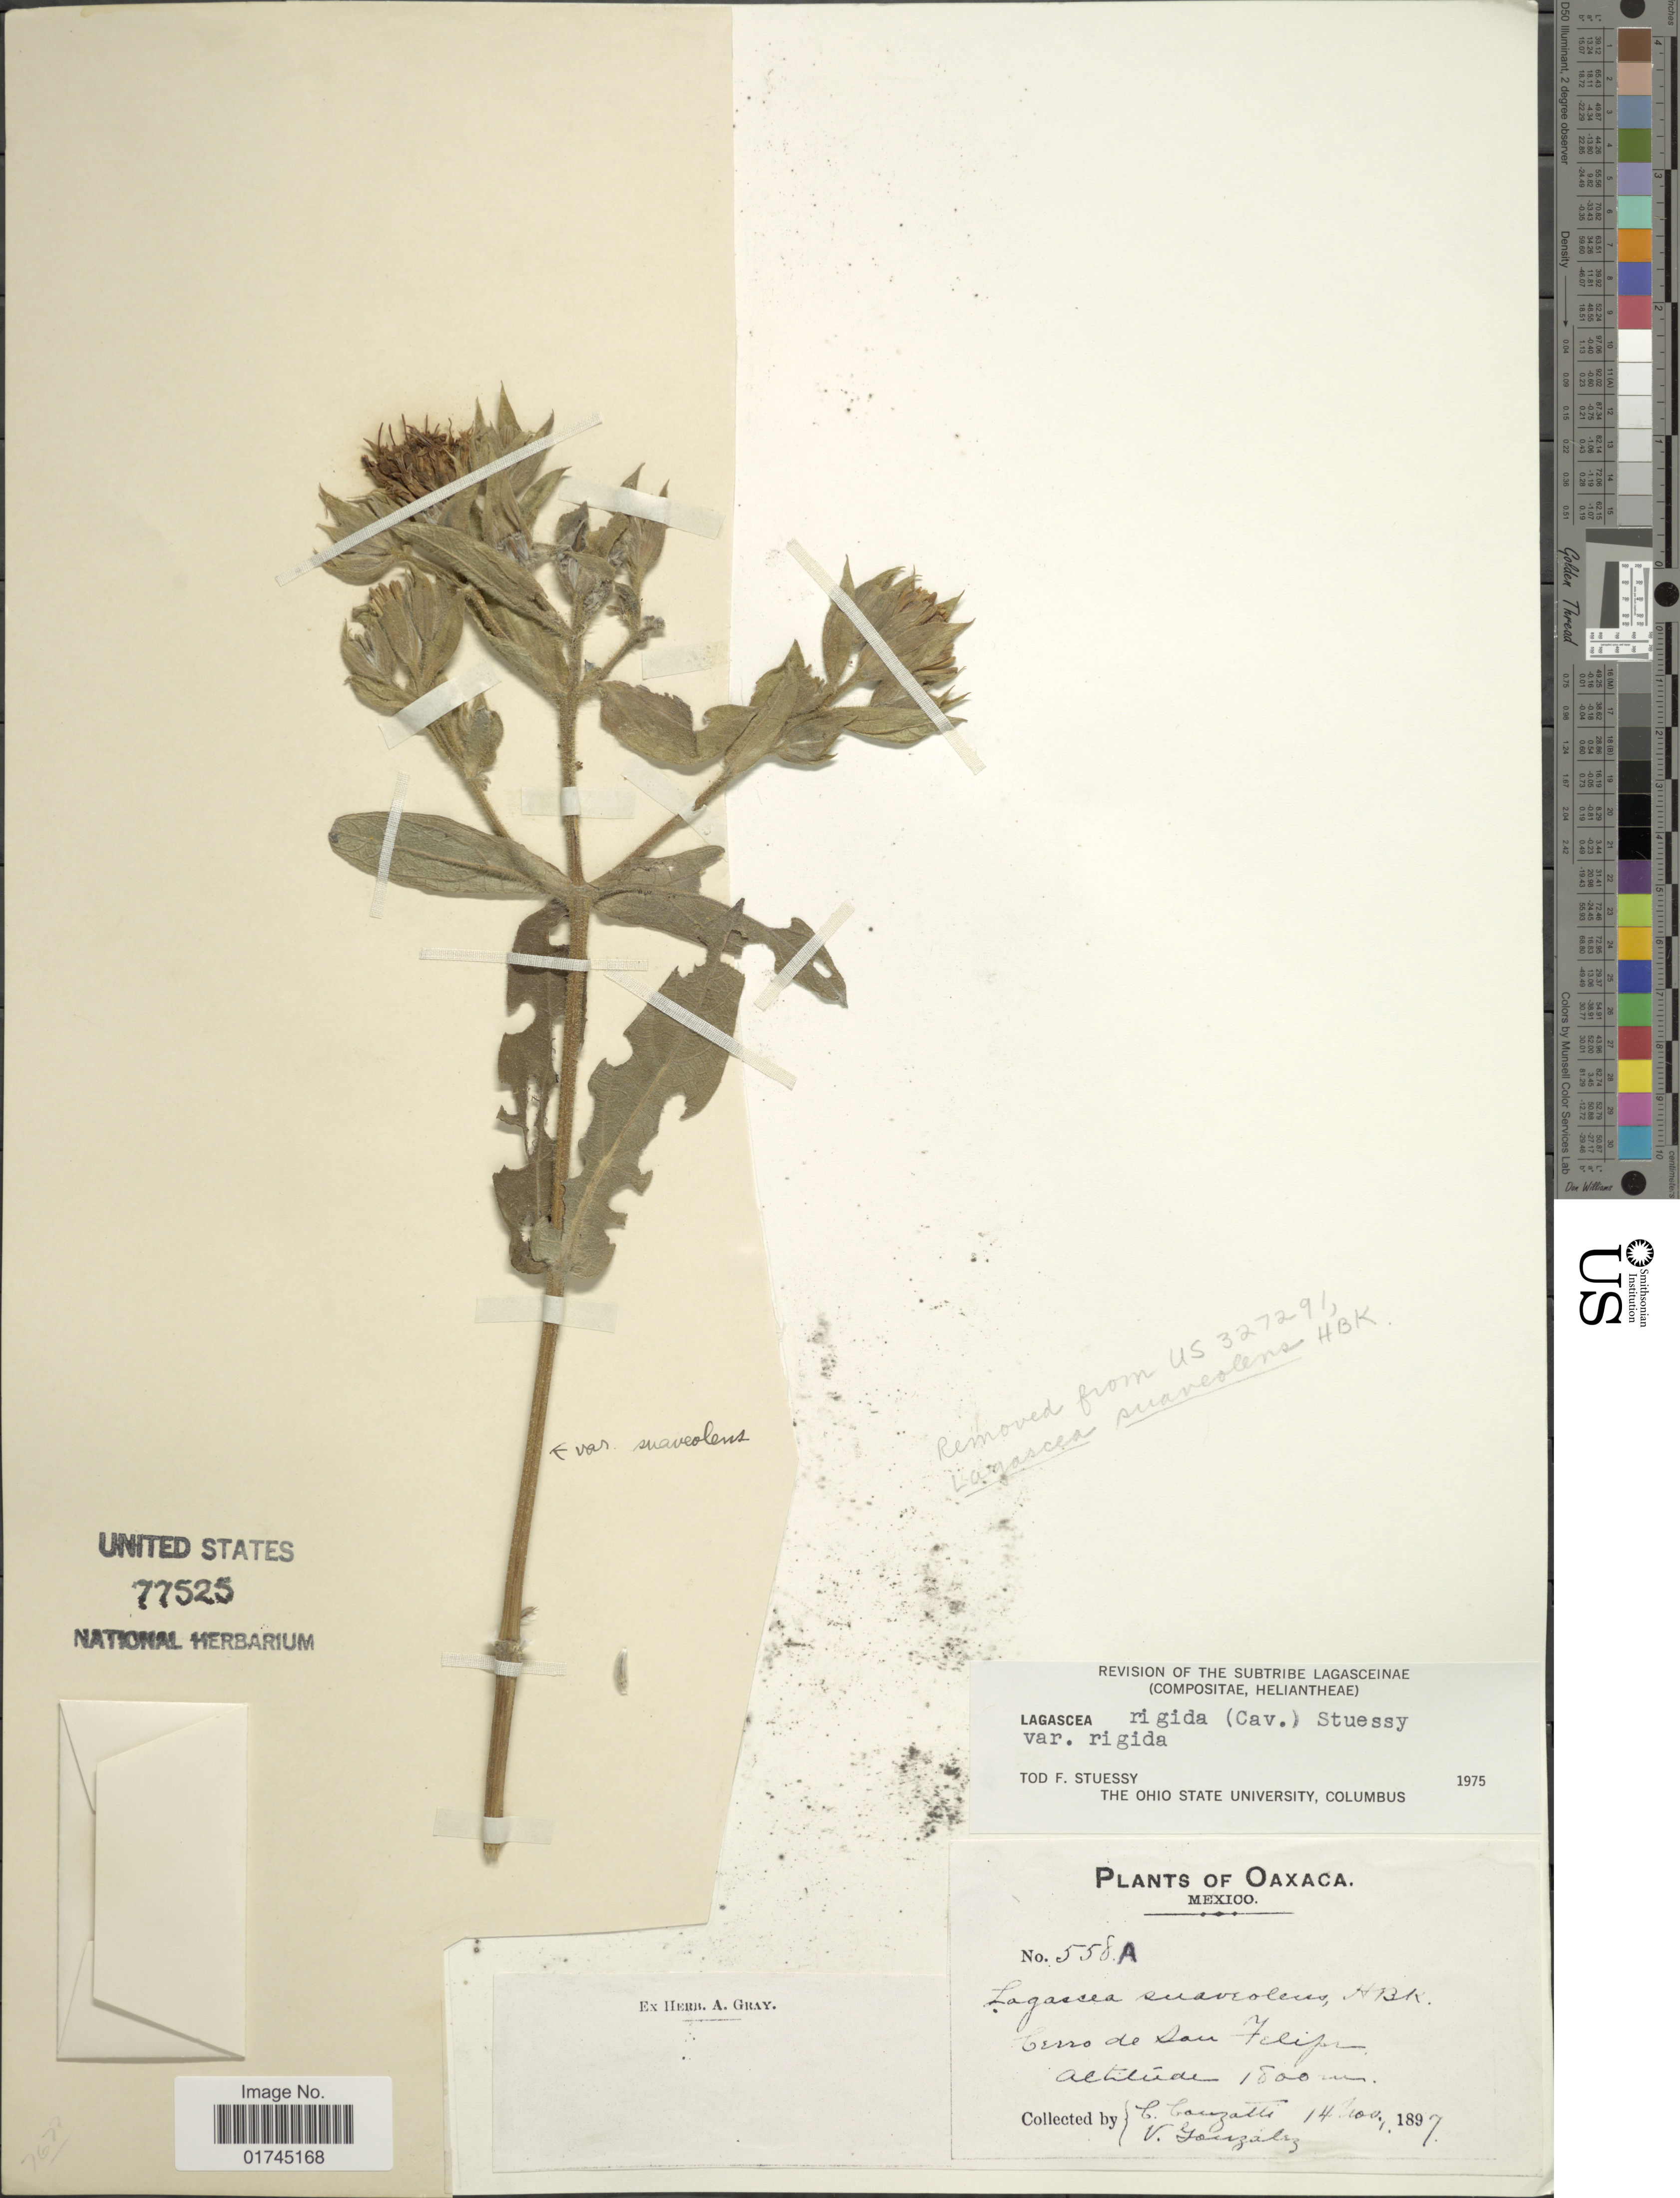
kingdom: Plantae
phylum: Tracheophyta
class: Magnoliopsida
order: Asterales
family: Asteraceae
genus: Lagascea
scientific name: Lagascea helianthifolia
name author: Kunth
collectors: C. Conzatti & V. González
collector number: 558A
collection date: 1897-11-14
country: Mexico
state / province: Oaxaca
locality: Cerro de San Felipe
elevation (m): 1800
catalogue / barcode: US 77525